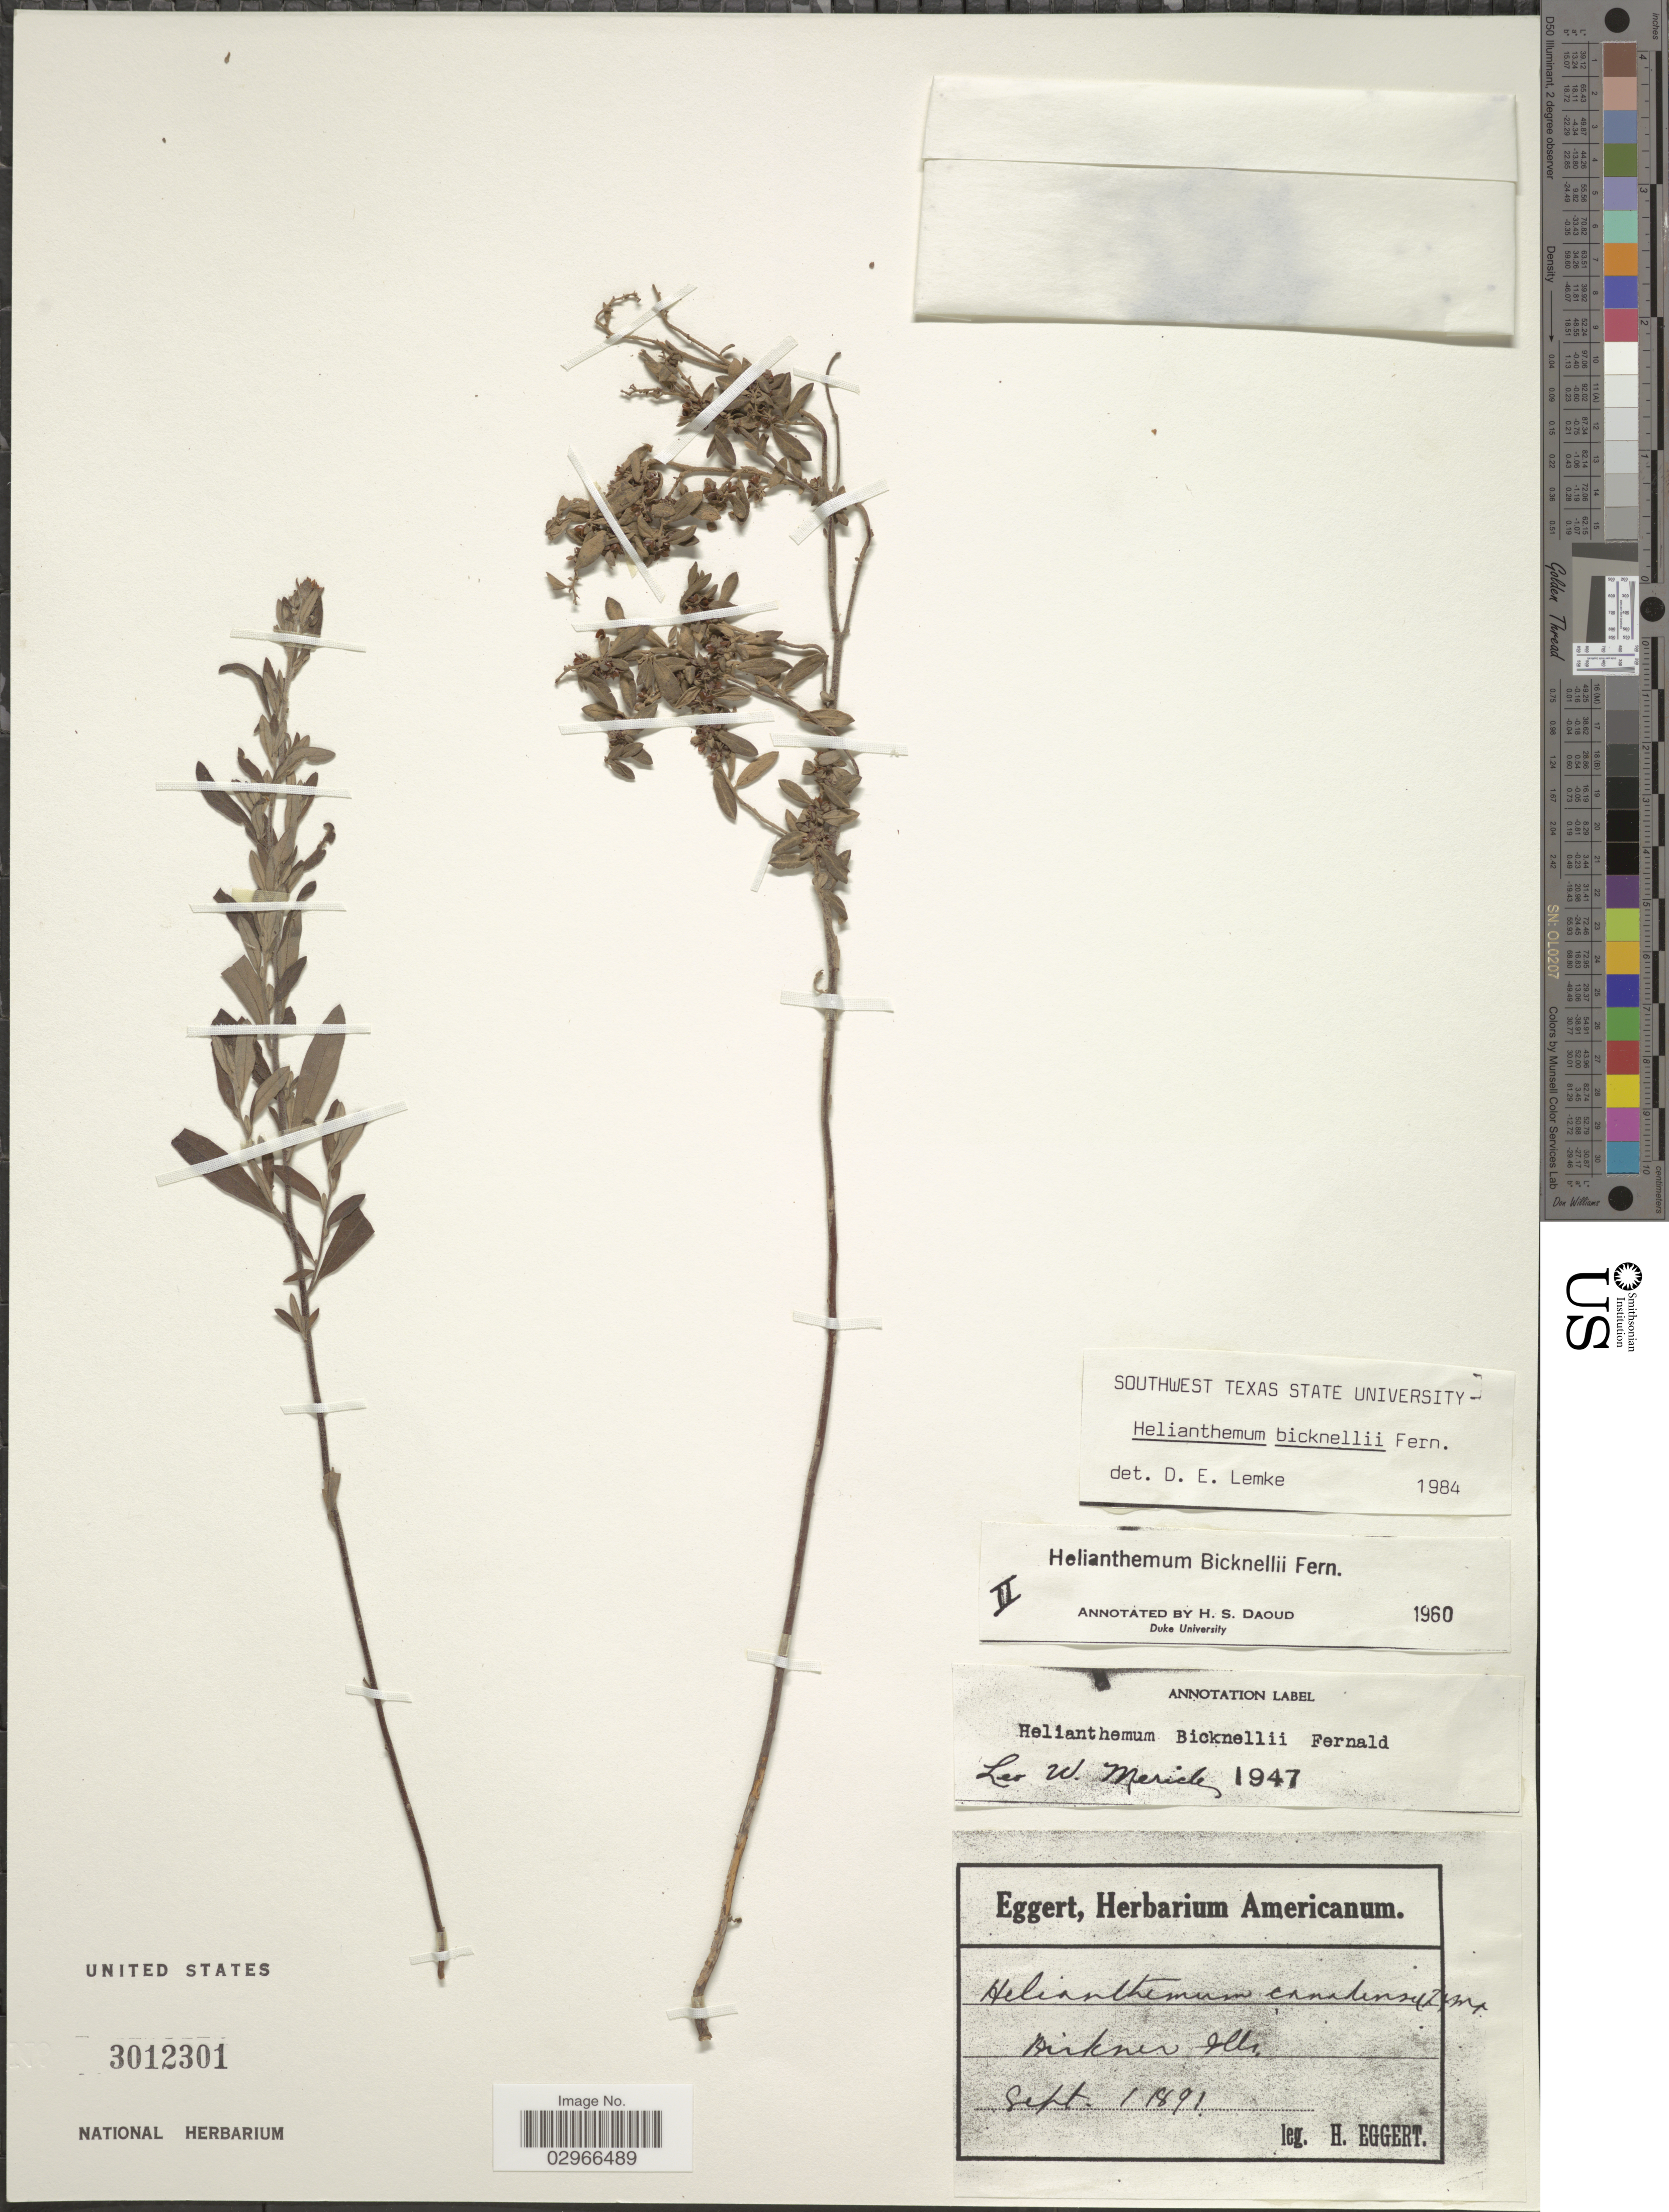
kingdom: Plantae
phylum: Tracheophyta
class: Magnoliopsida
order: Malvales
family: Cistaceae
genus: Helianthemum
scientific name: Helianthemum bicknellii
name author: Fernald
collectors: H. Eggert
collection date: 1891-09-01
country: United States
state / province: Illinois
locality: Birkner Ills.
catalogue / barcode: US 3012301